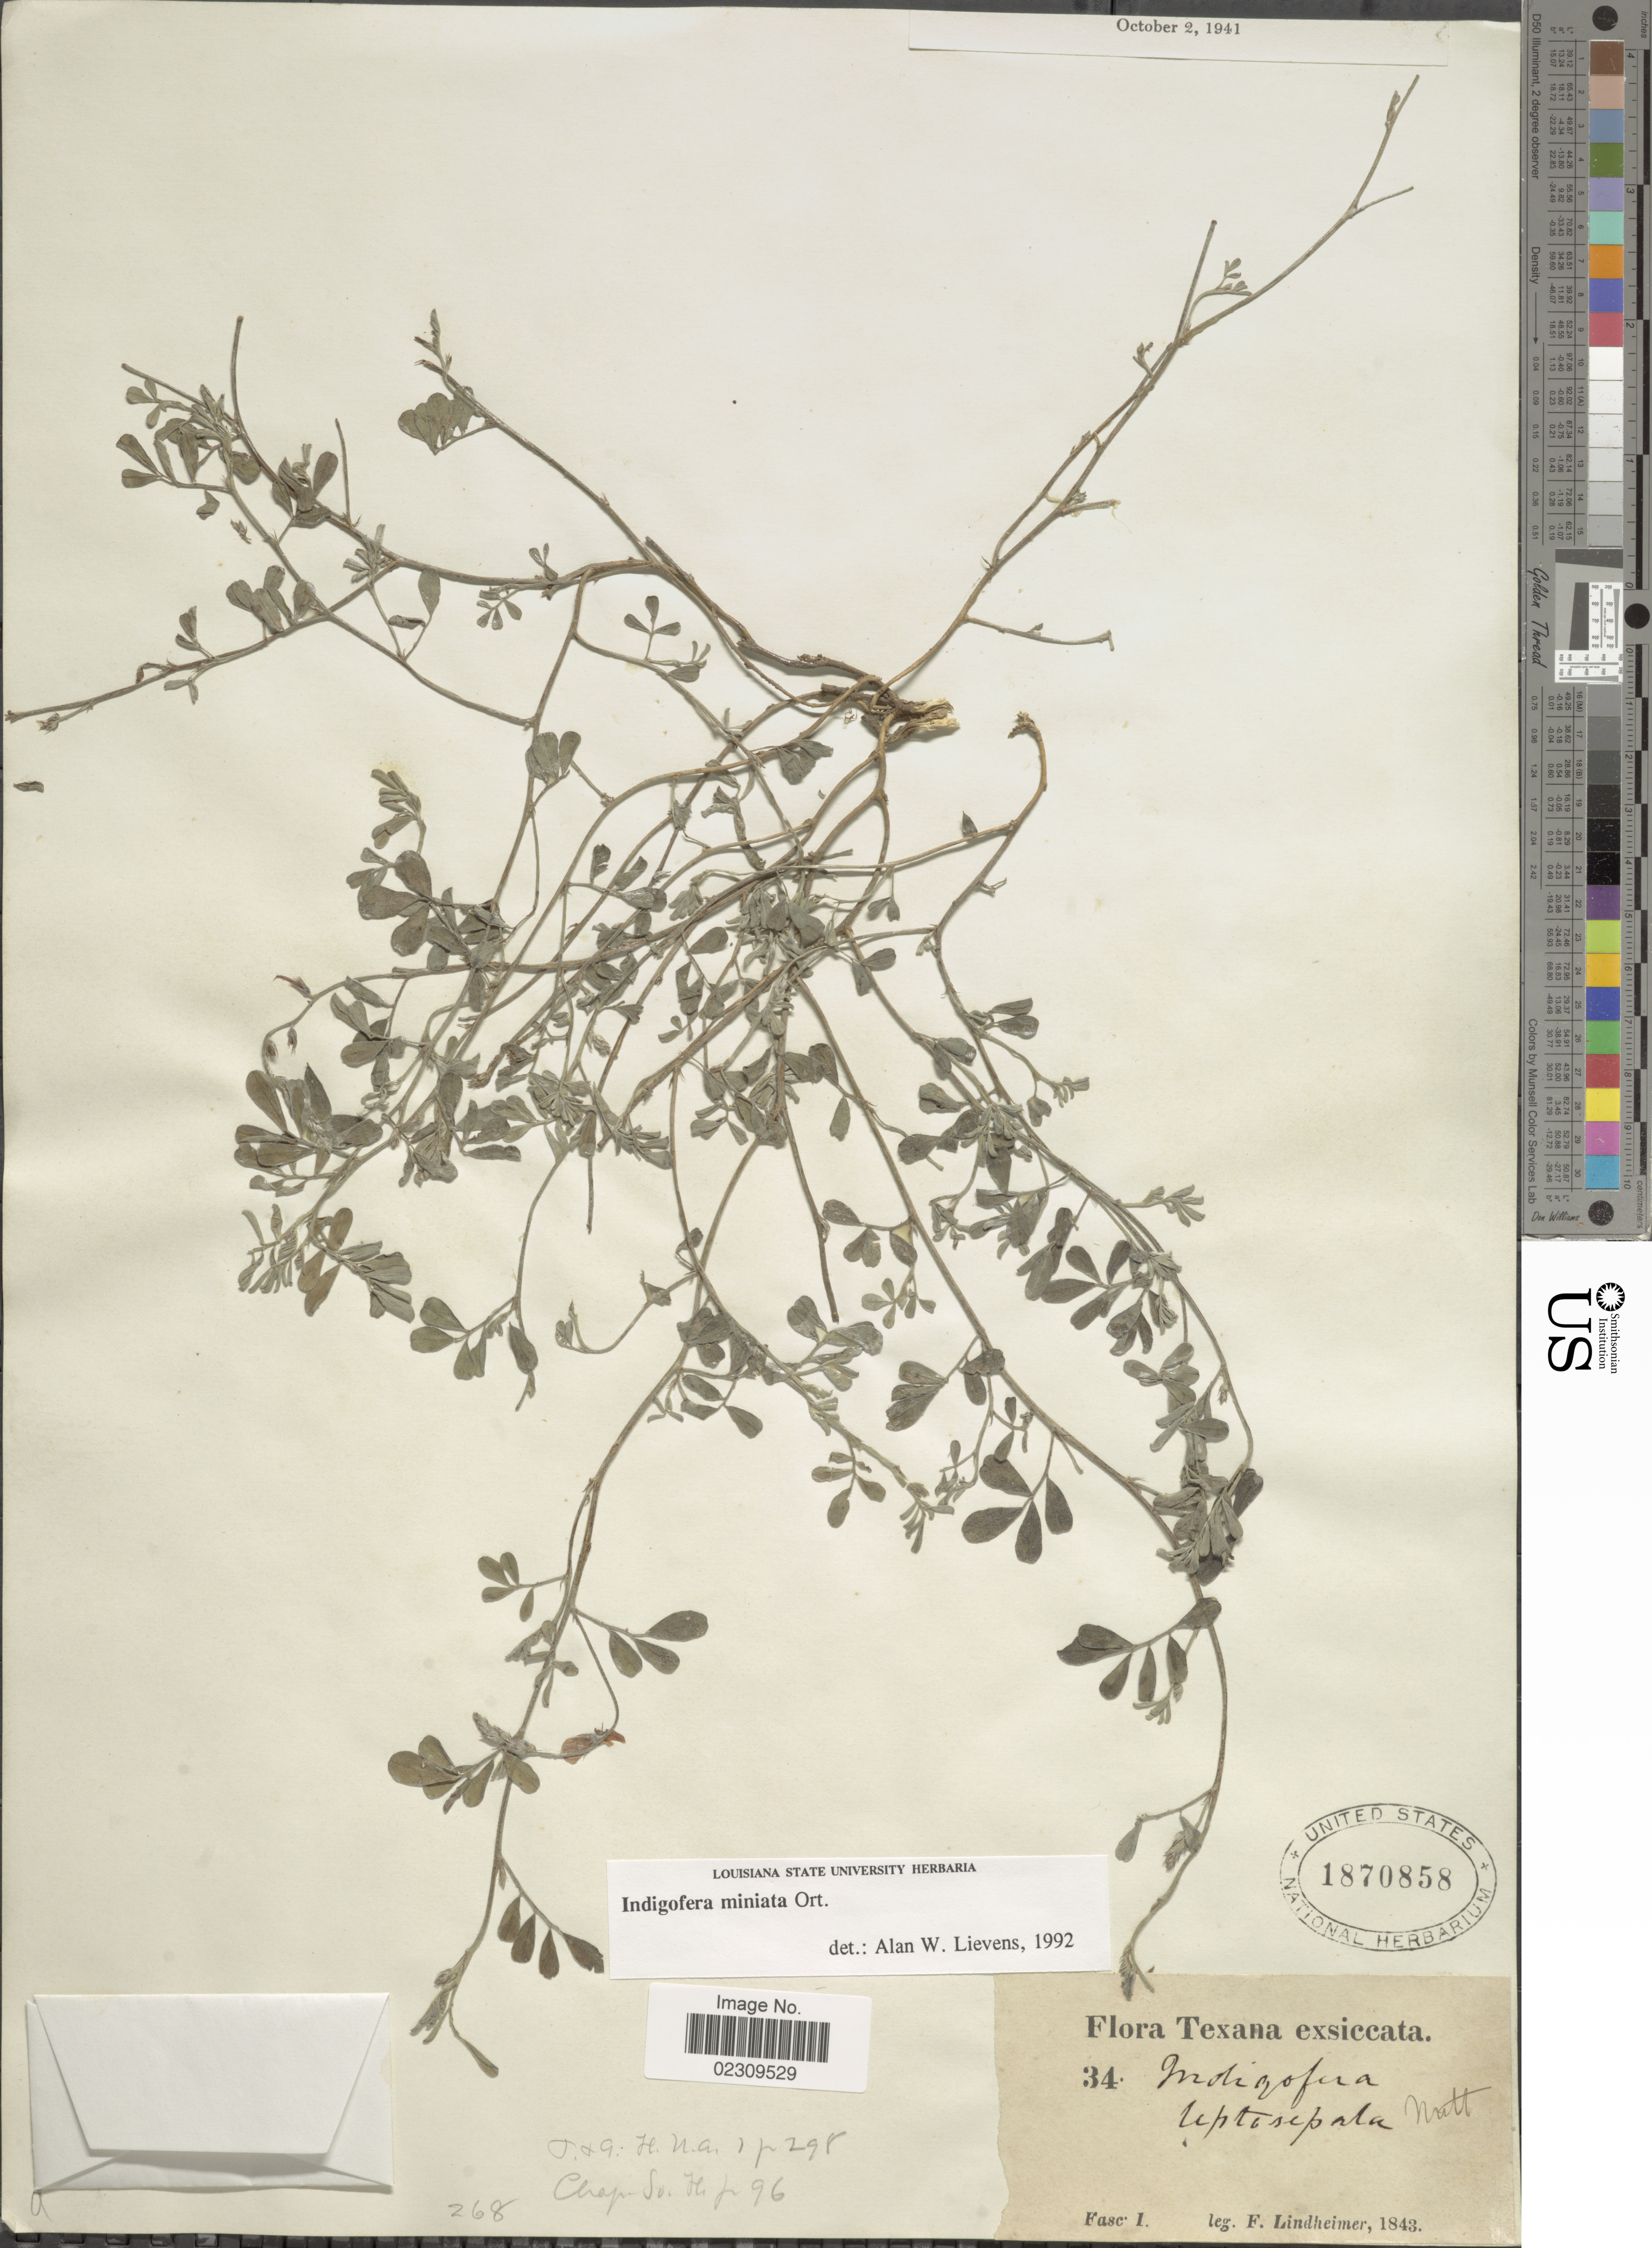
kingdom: Plantae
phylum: Tracheophyta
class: Magnoliopsida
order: Fabales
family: Fabaceae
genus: Indigofera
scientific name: Indigofera miniata var. leptosepala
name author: Ortega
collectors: F. Lindheimer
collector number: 34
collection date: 1843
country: United States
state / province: Texas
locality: Texana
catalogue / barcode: US 1870858